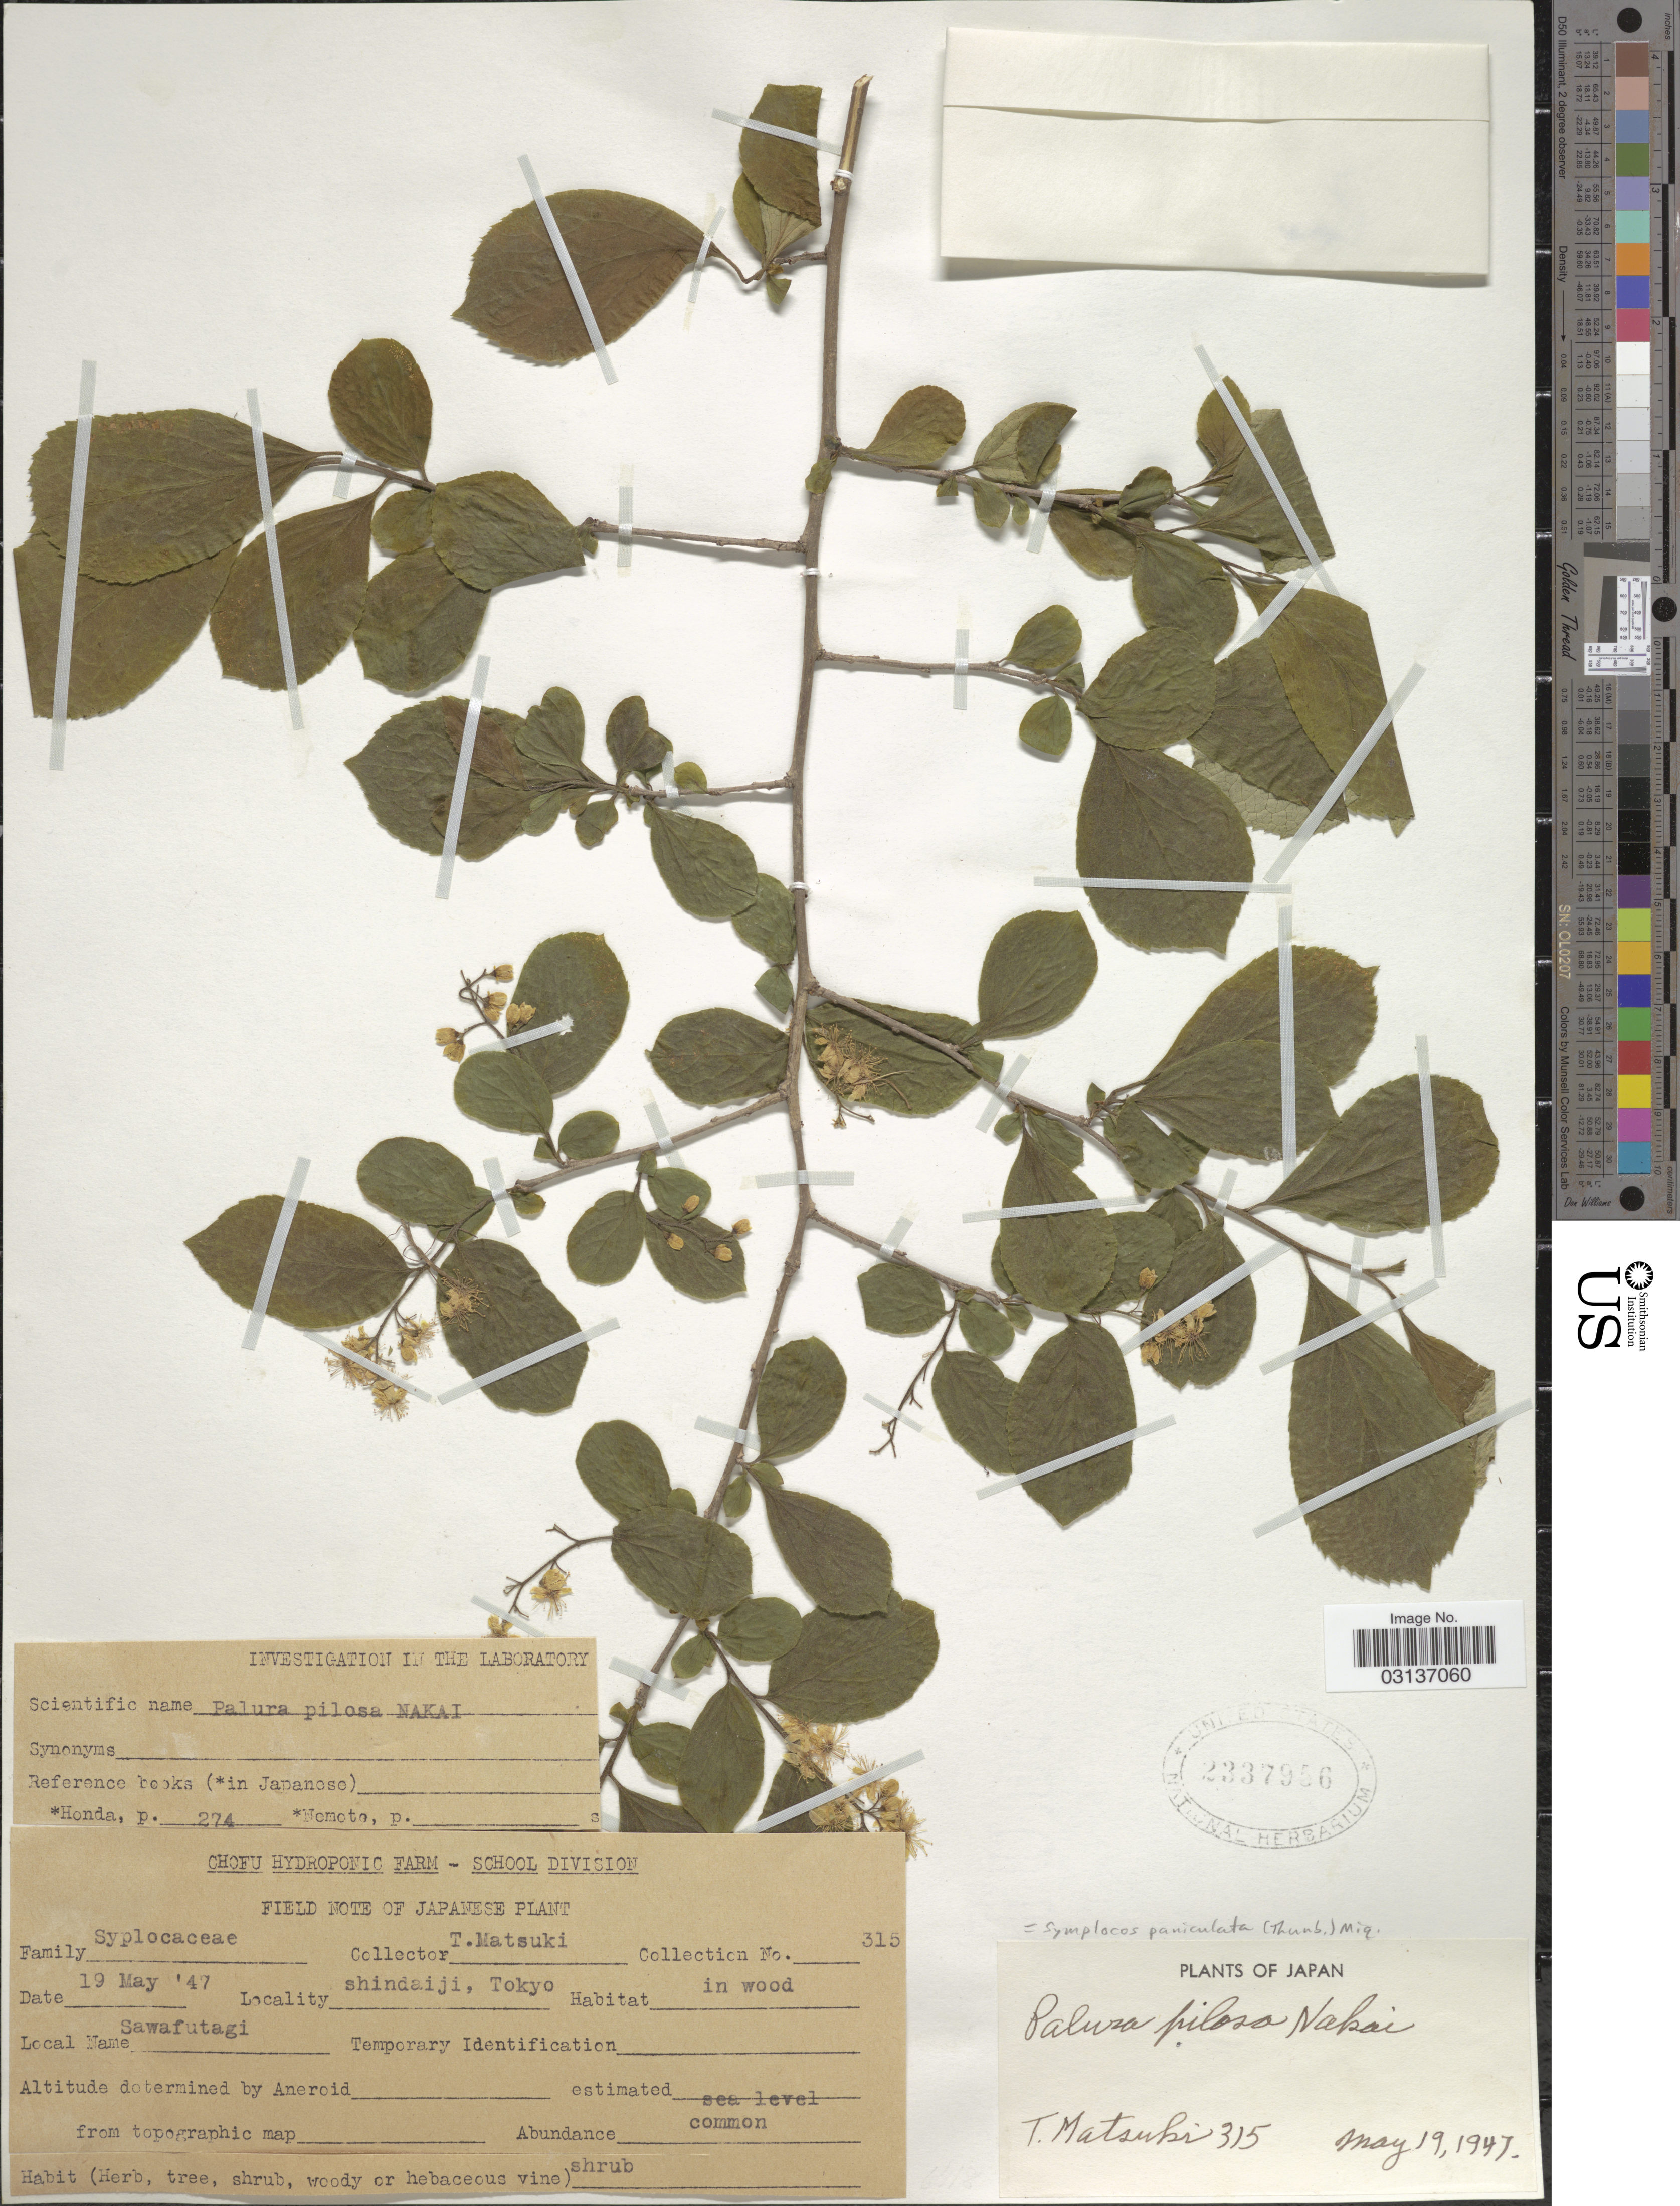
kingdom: Plantae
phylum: Tracheophyta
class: Magnoliopsida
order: Ericales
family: Symplocaceae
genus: Symplocos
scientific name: Symplocos paniculata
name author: Miq.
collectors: T. Matsuki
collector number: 315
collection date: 1947-05-19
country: Japan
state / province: Tokyo, Federal City of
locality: Shindaiji, Tokyo.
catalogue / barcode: US 2337956